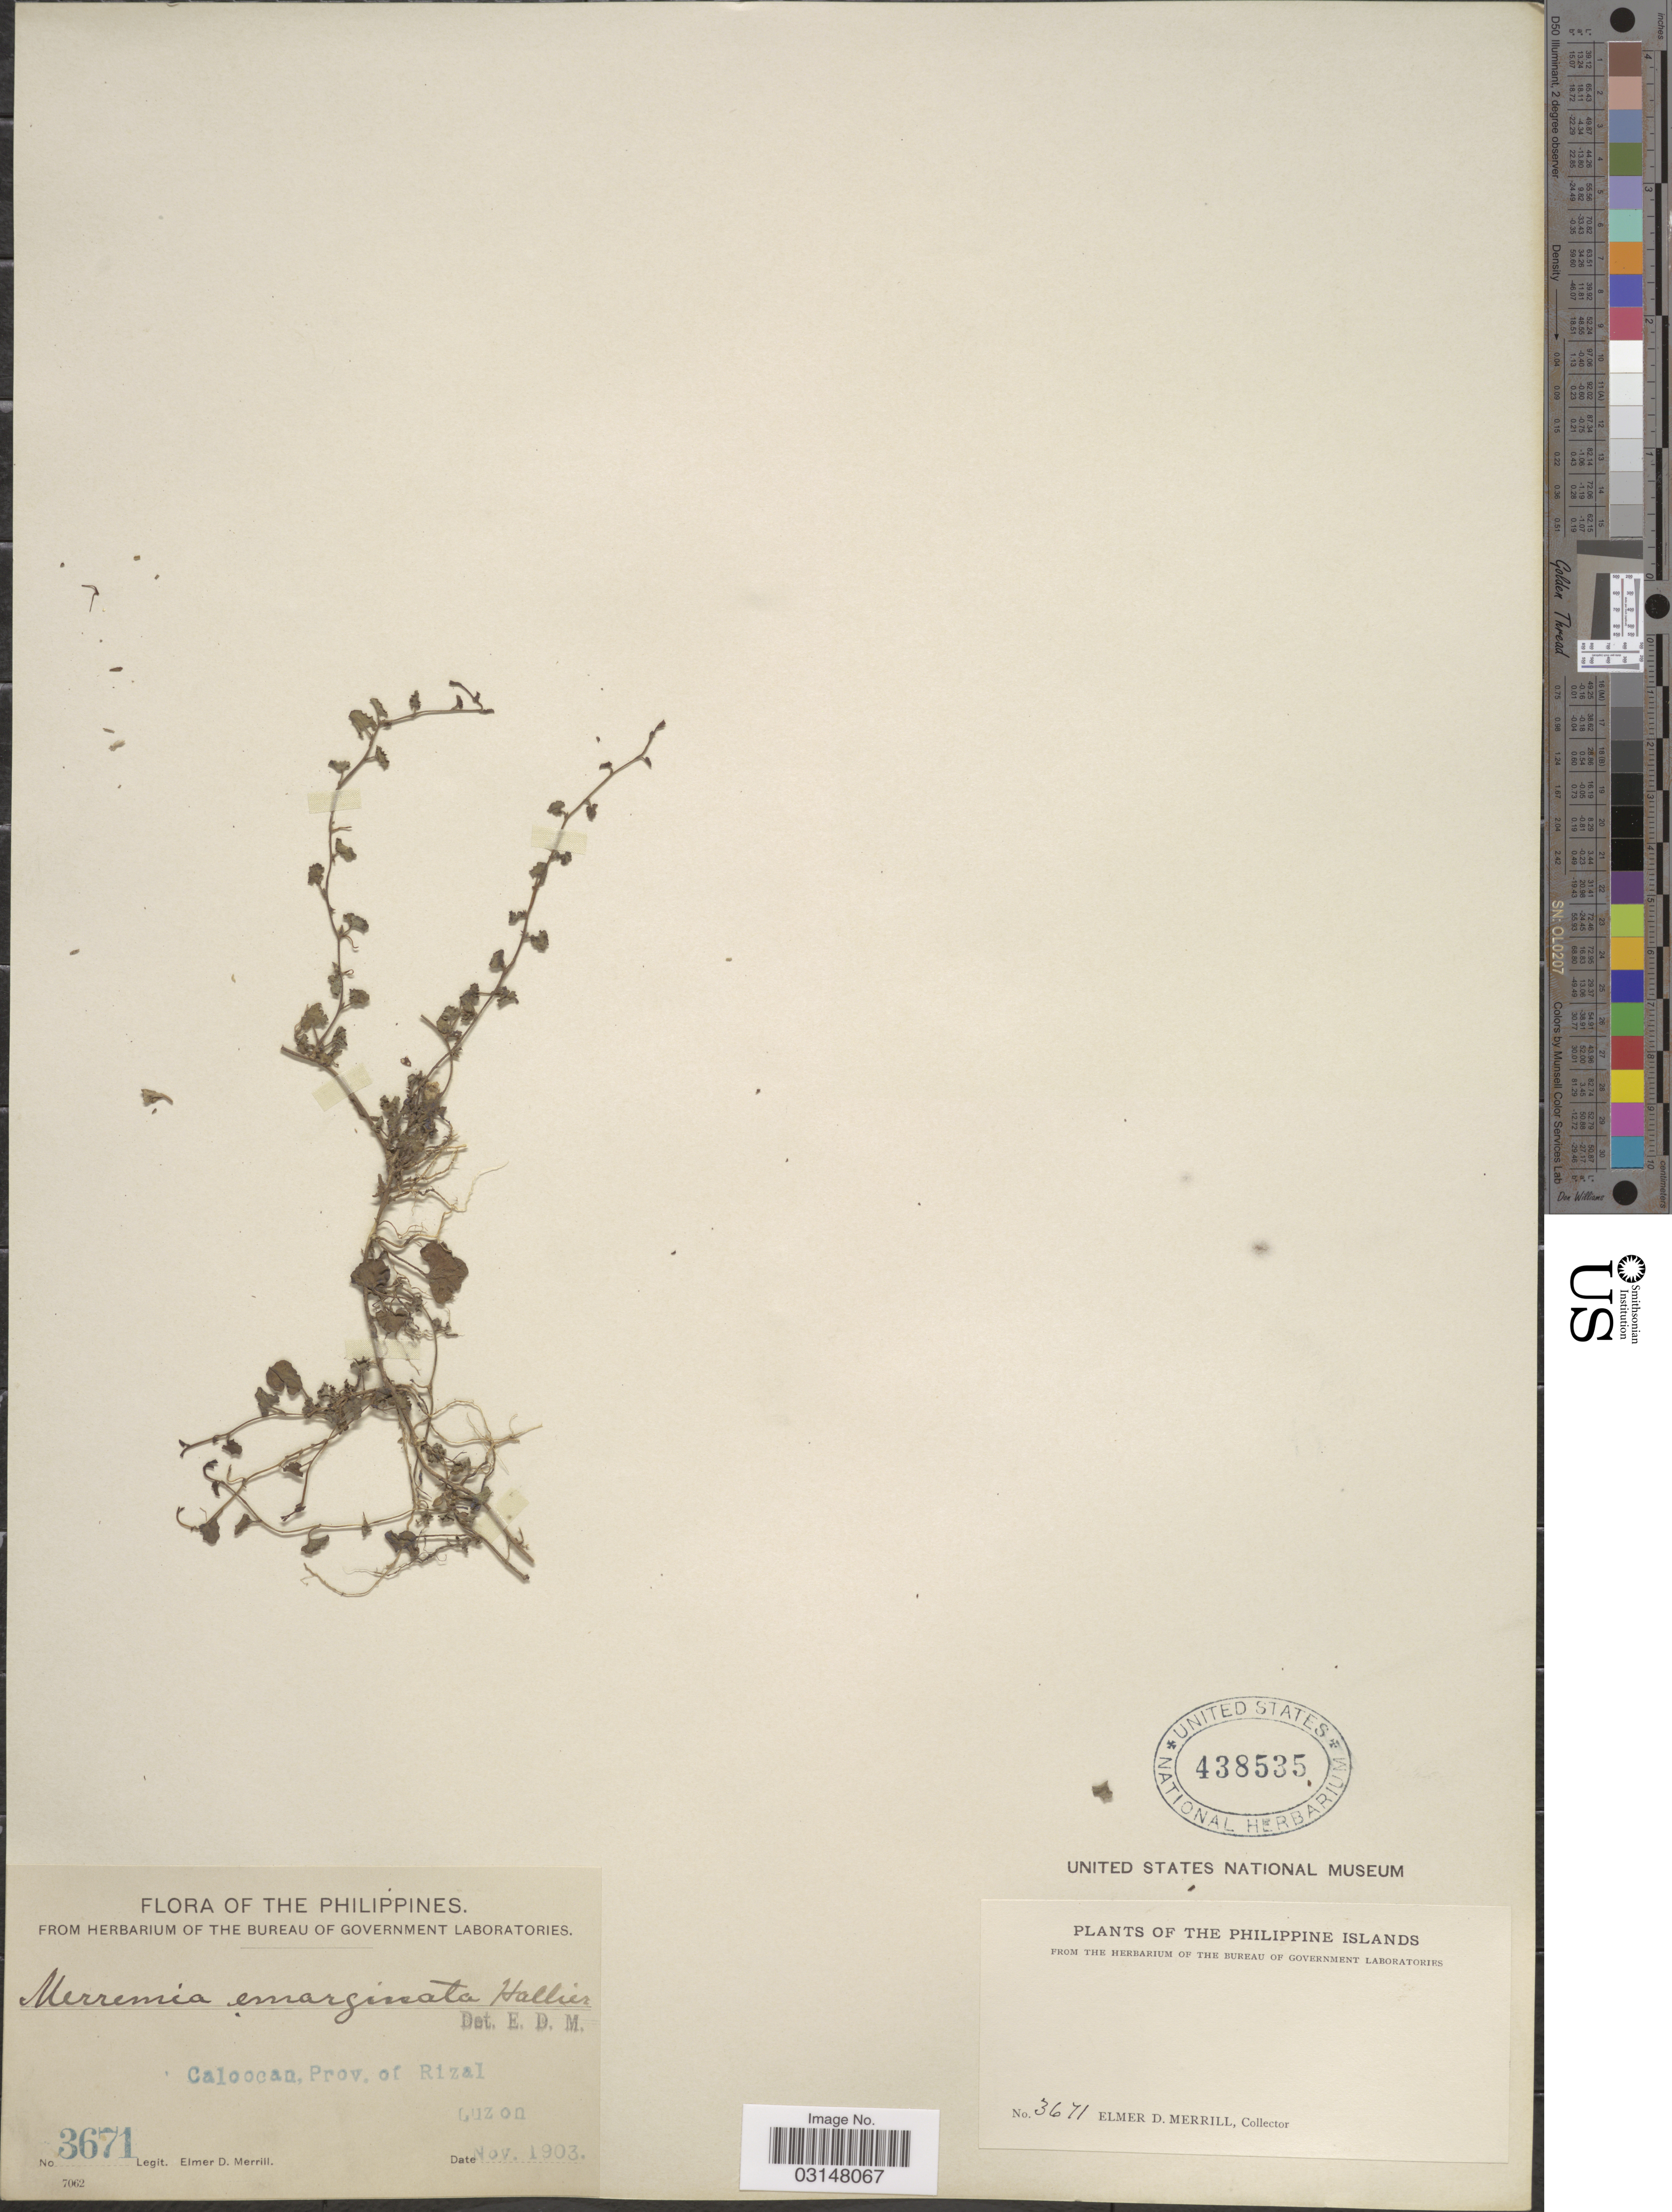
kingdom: Plantae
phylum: Tracheophyta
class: Magnoliopsida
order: Solanales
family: Convolvulaceae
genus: Merremia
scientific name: Merremia emarginata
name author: (Burm. f.) Hallier f.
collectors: E. D. Merrill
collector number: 3671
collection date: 1903-11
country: Philippines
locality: Caloocan, Prov. of Rizal. Luzon.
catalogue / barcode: US 438535